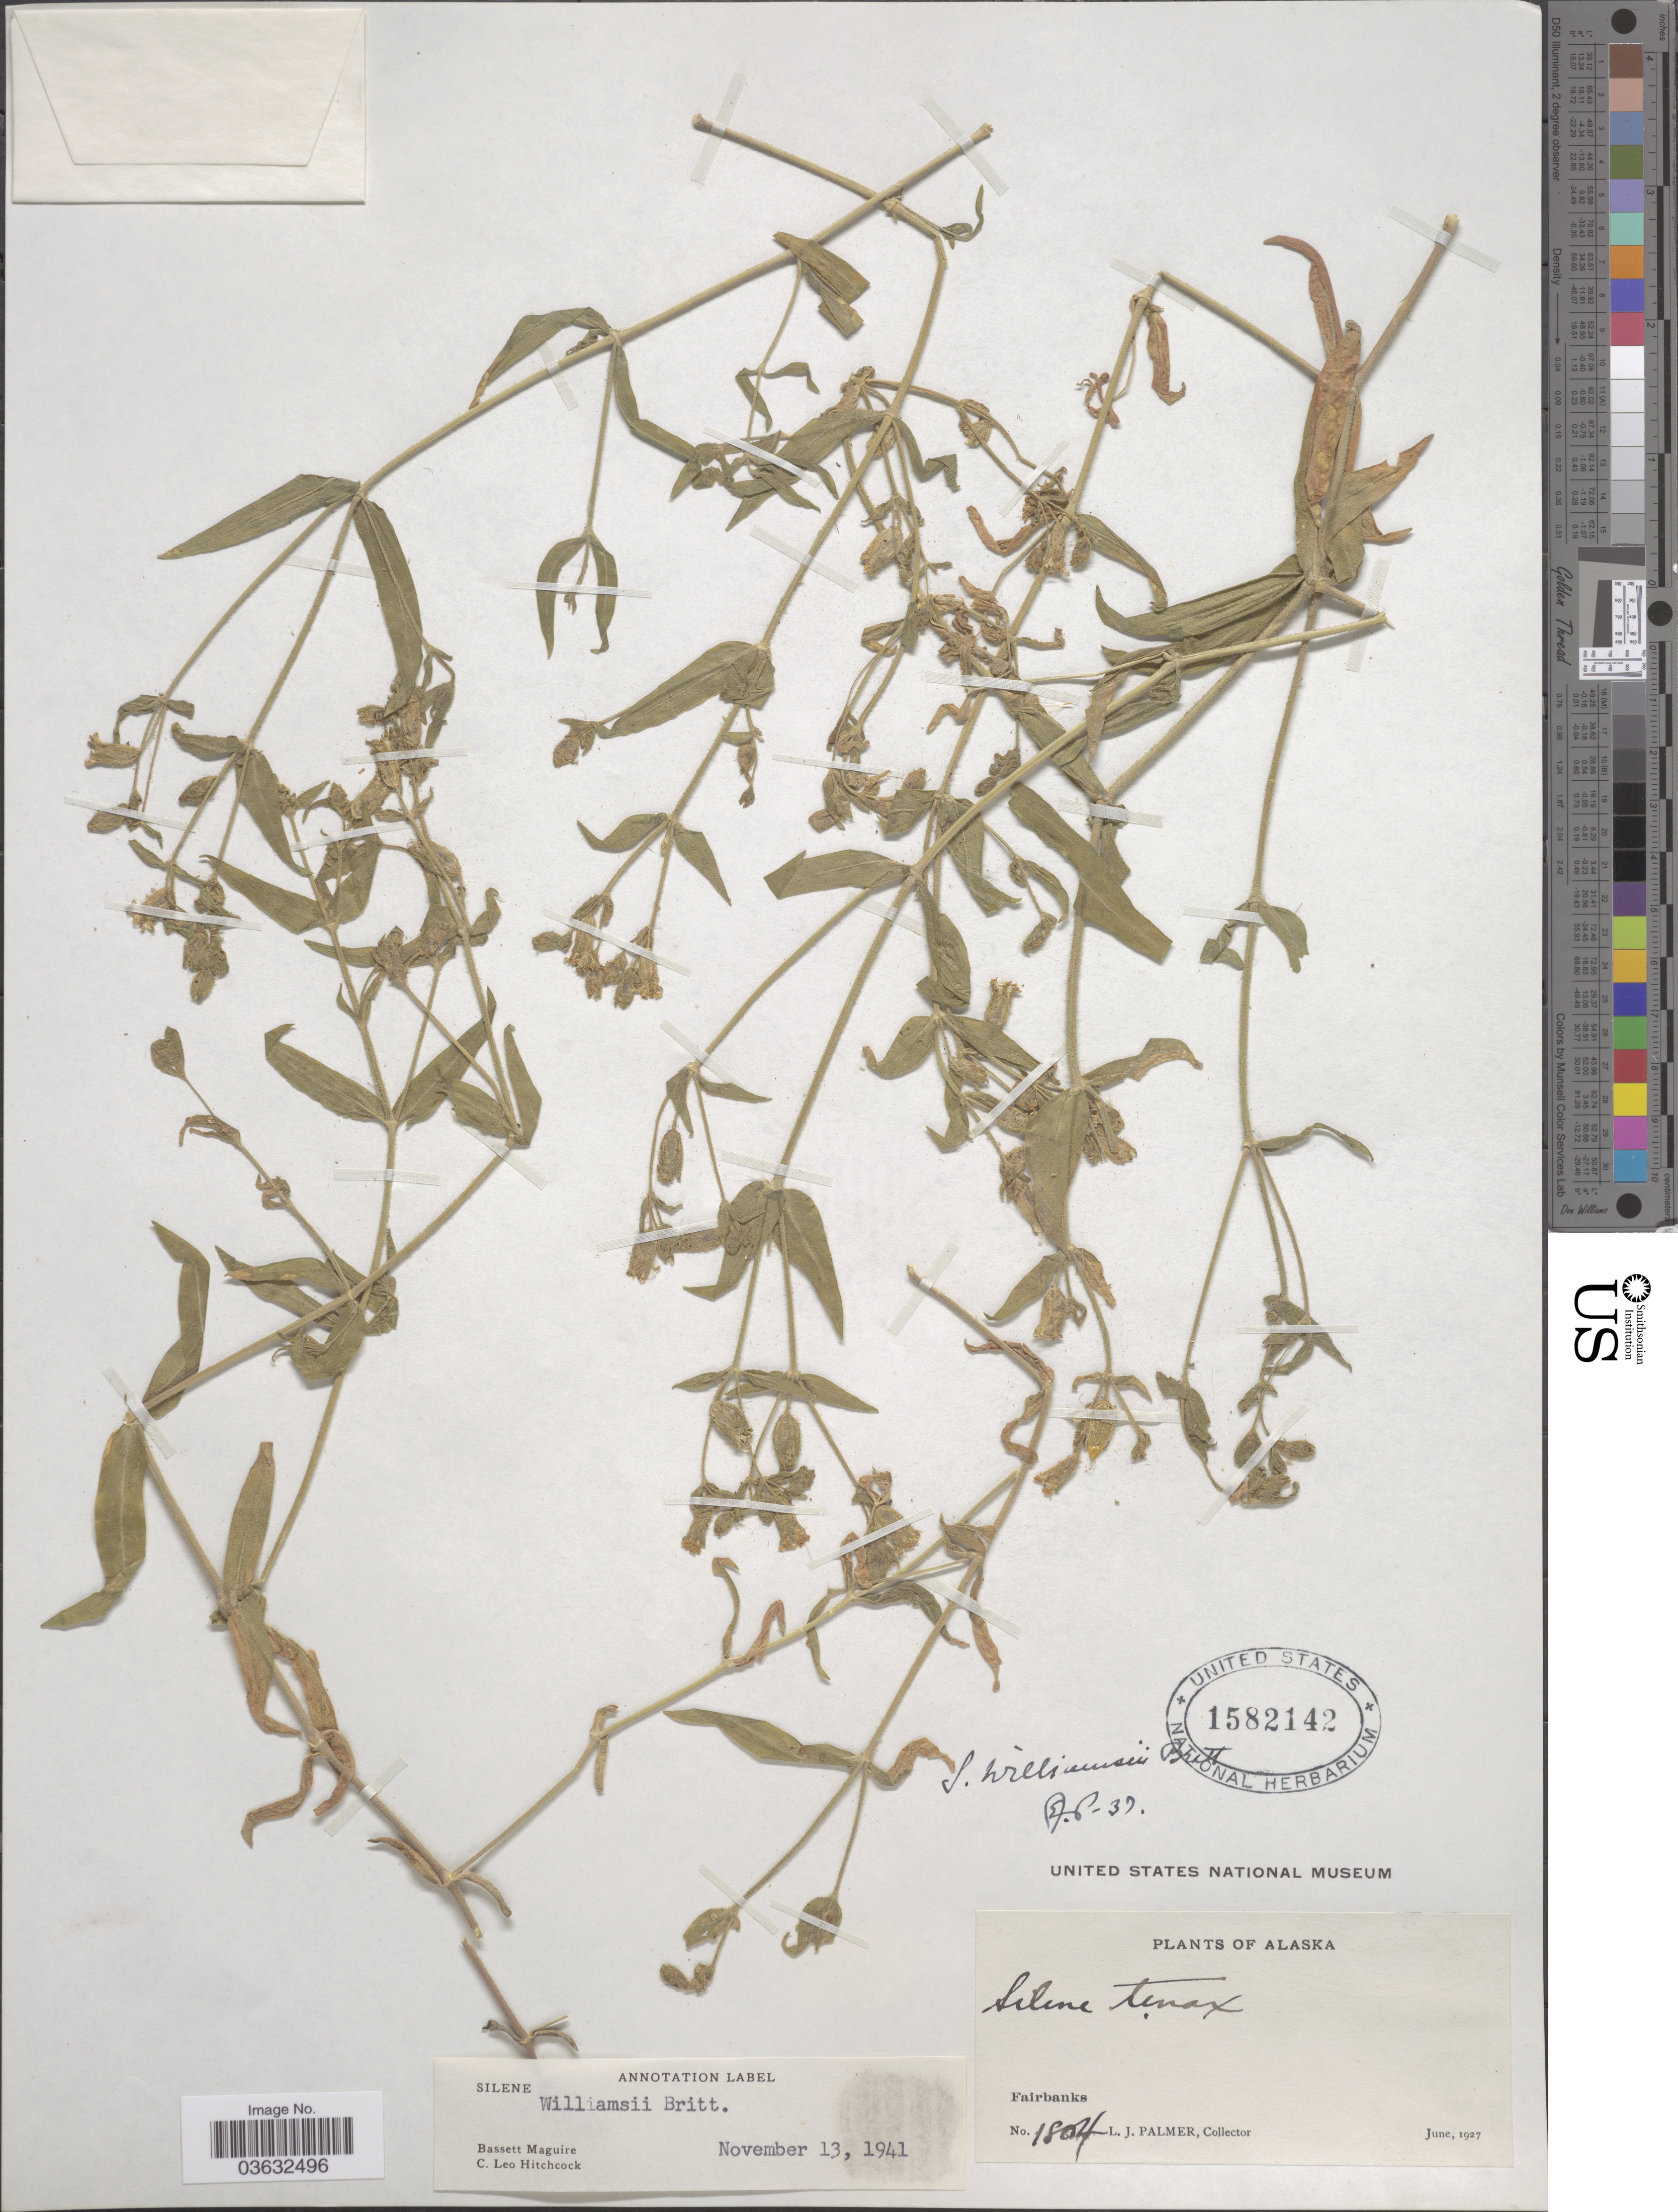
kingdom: Plantae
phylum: Tracheophyta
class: Magnoliopsida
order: Caryophyllales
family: Caryophyllaceae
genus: Silene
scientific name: Silene williamsii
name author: Britton in Britton & Rydb.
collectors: L. J. Palmer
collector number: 1804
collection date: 1927-06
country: United States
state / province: Alaska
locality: Fairbanks.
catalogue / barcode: US 1582142